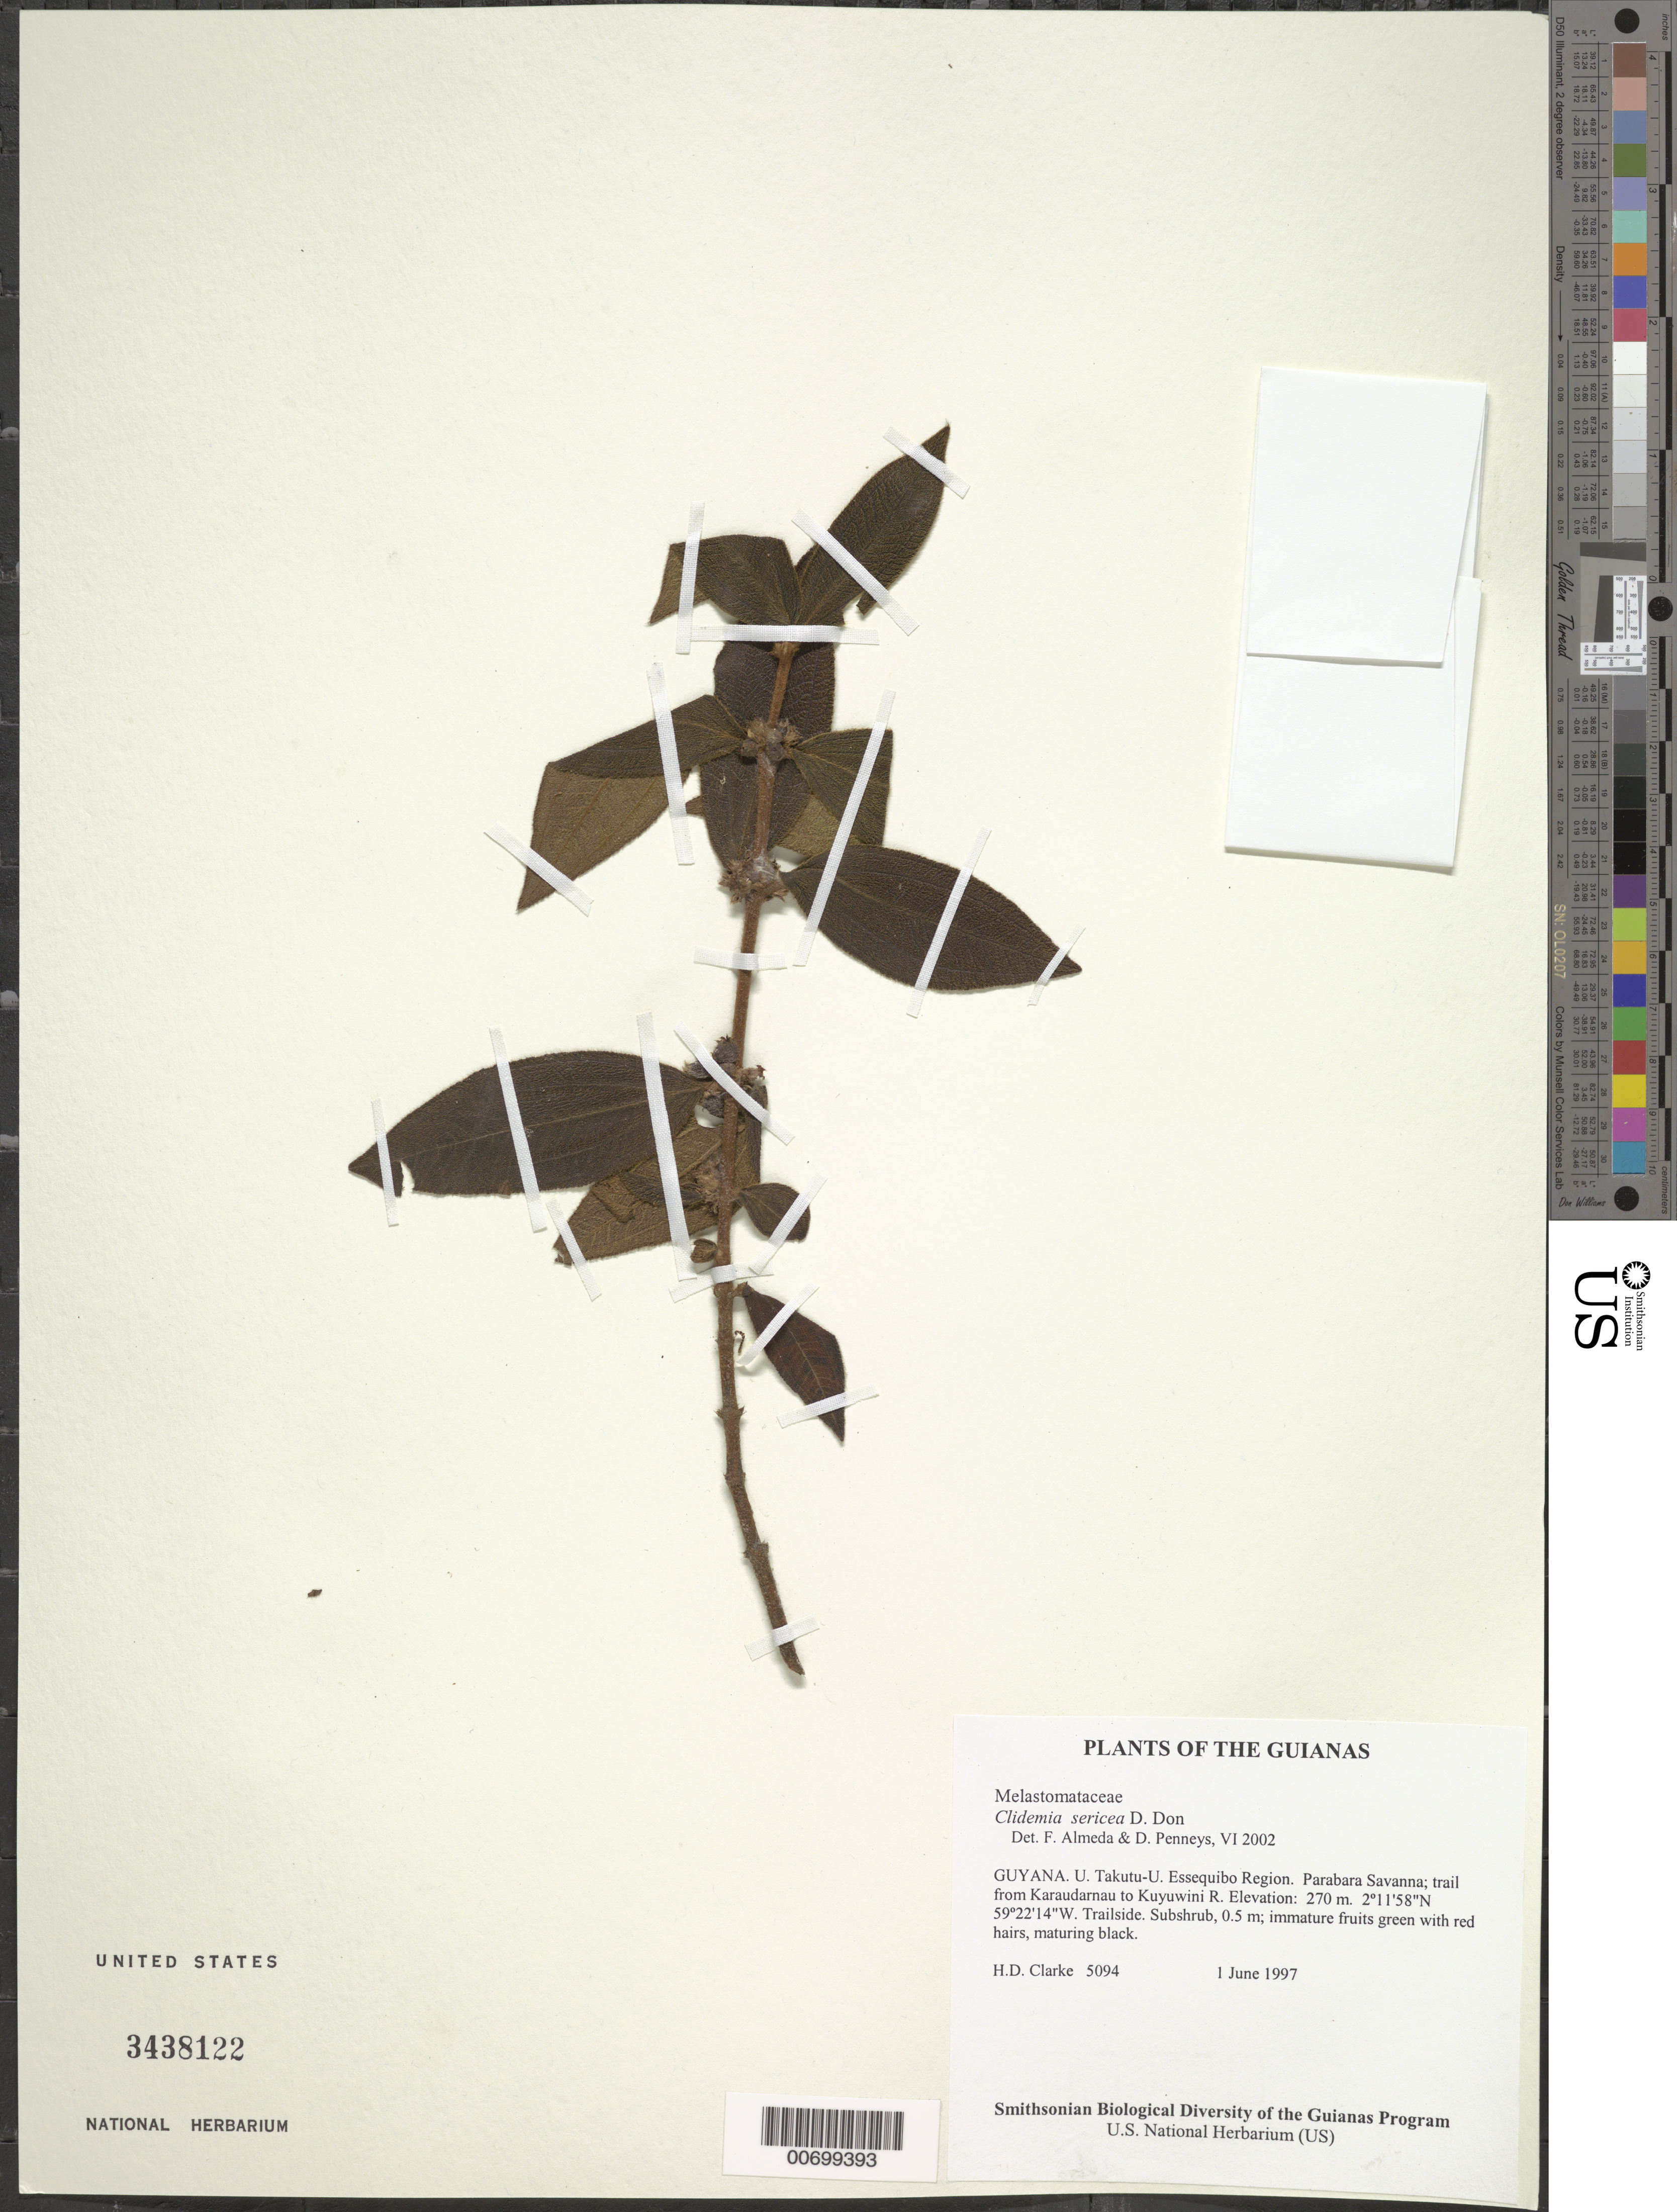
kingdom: Plantae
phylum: Tracheophyta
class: Magnoliopsida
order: Myrtales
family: Melastomataceae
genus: Clidemia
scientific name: Clidemia sericea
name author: D. Don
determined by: Almeda, F.; Penneys, D. S.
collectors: H. D. Clarke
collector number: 5094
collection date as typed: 1 June 1997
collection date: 1997-06-01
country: Guyana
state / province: U. Takutu-U. Essequibo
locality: Parabara Savanna; trail from Karaudarnau to Kuyuwini R.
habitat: Trailside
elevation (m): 270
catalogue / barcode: US 3438122